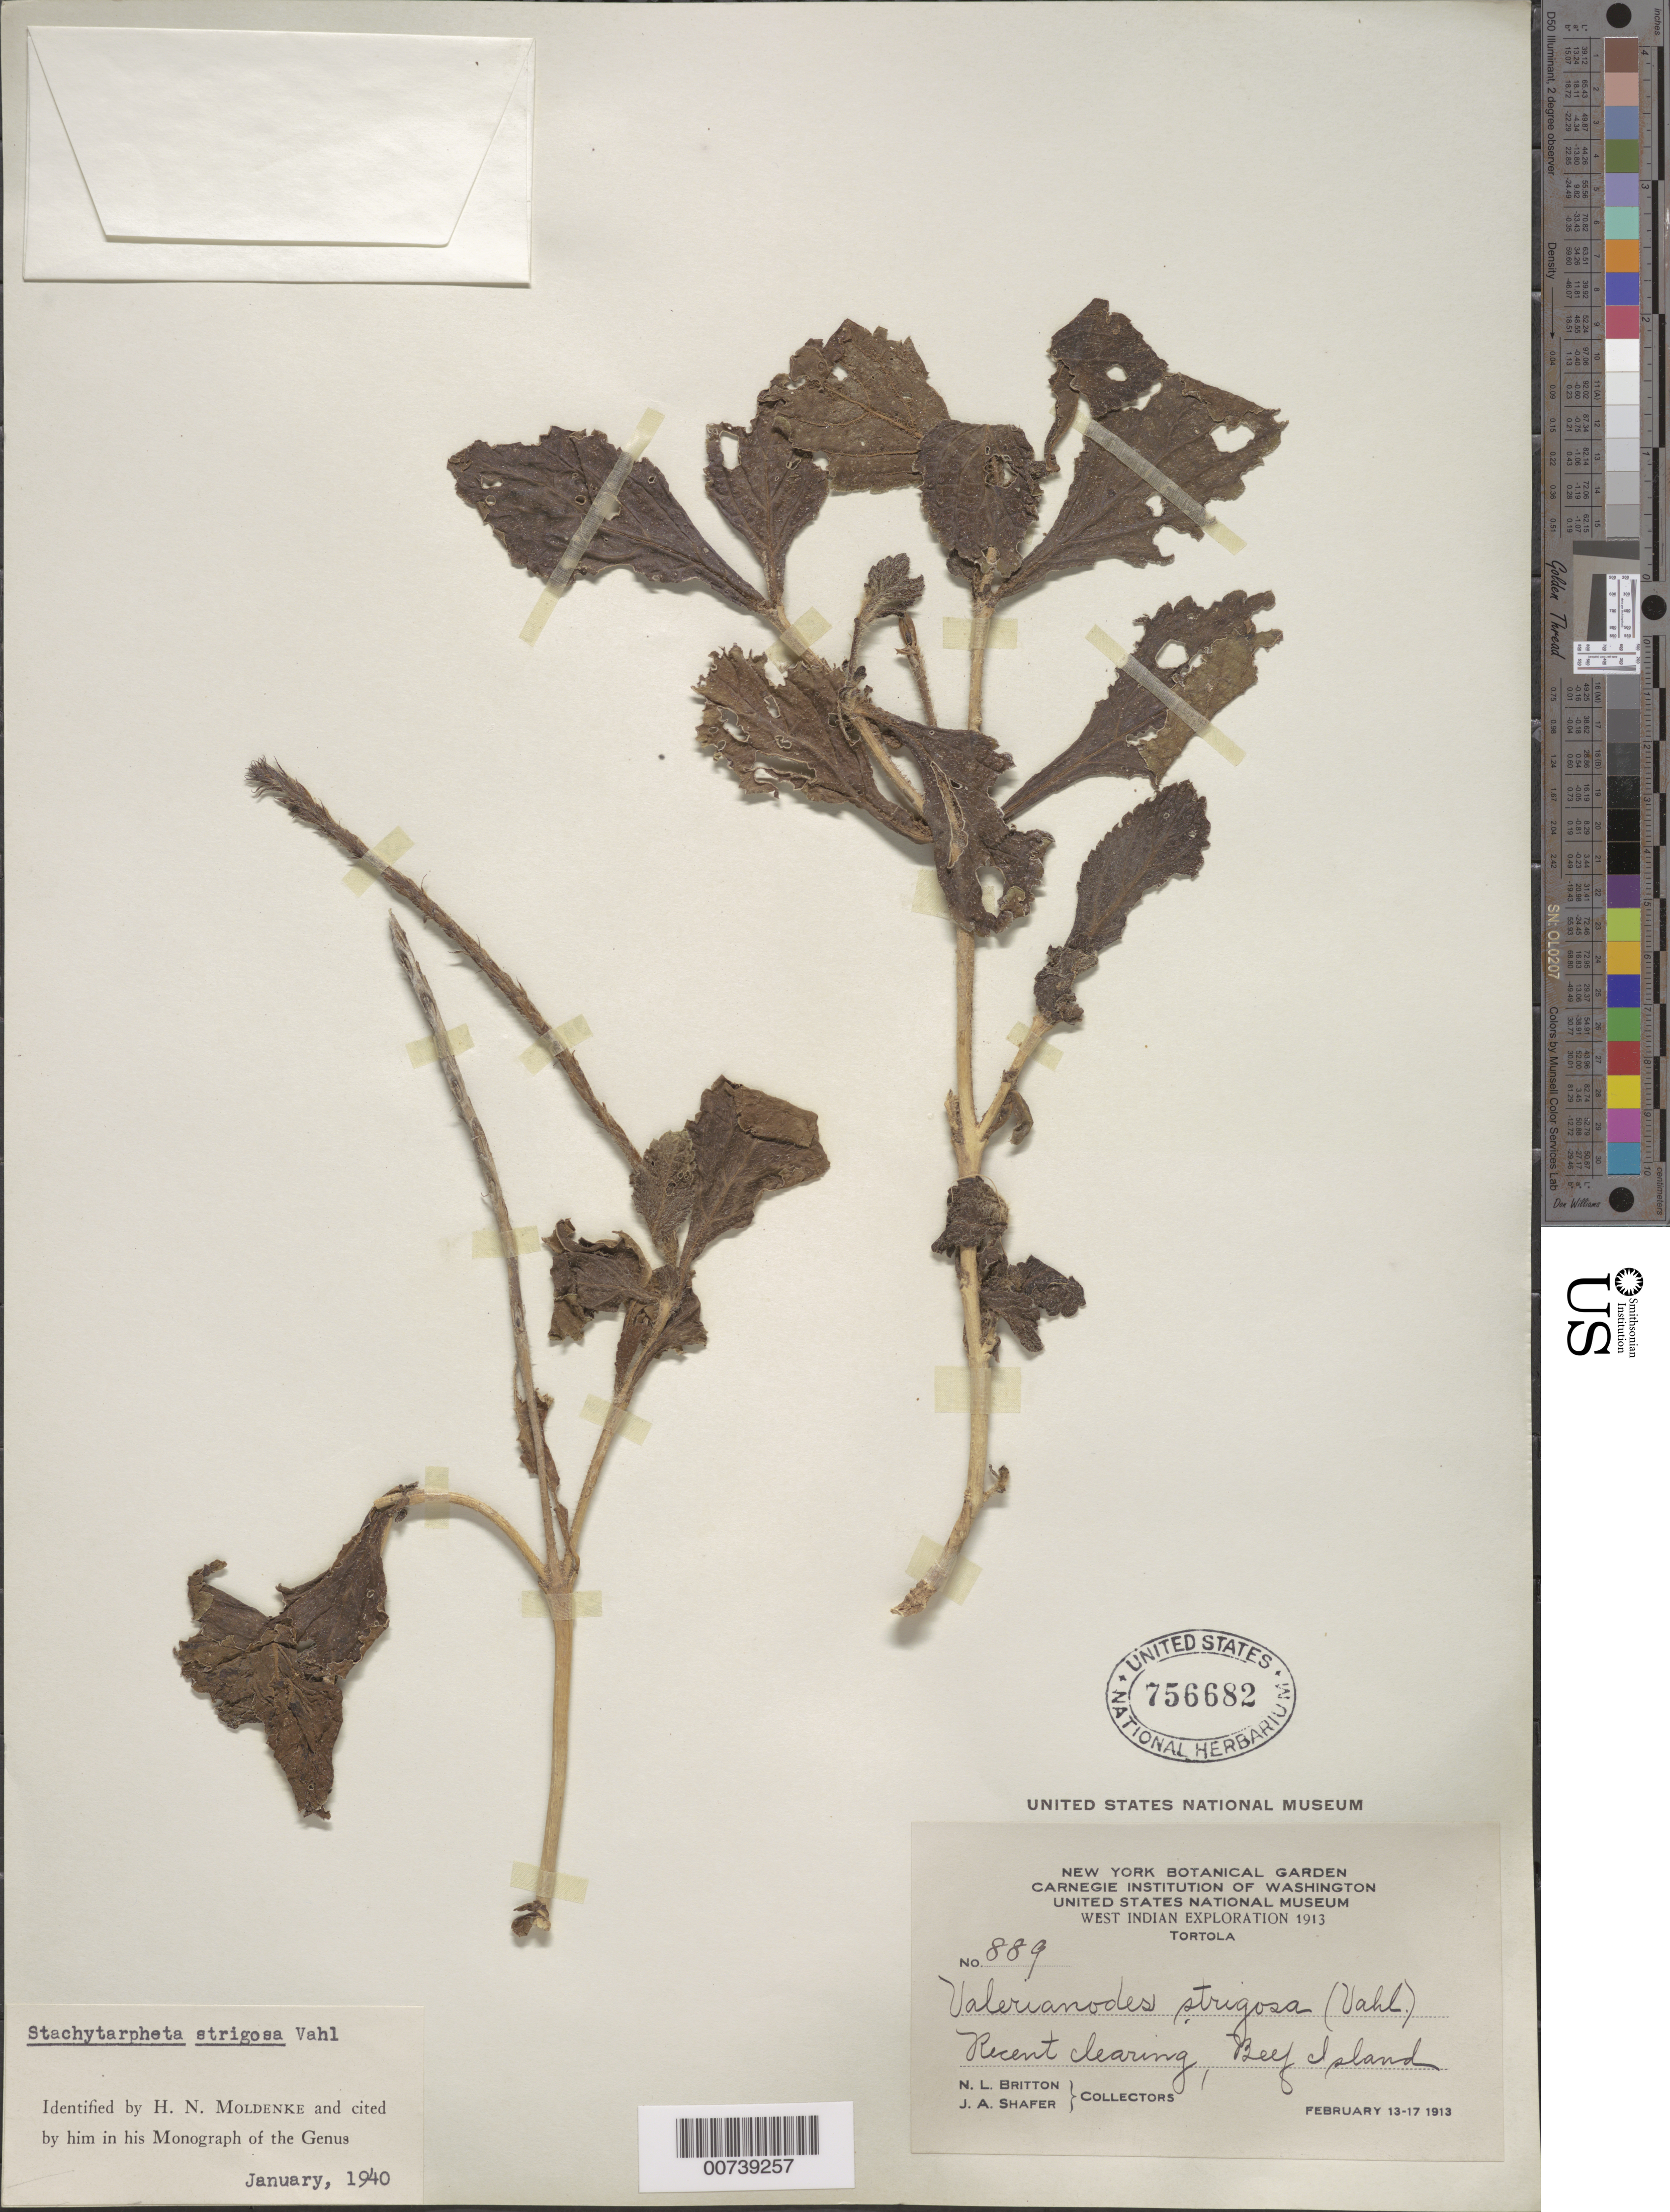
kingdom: Plantae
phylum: Tracheophyta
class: Magnoliopsida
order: Lamiales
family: Verbenaceae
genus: Stachytarpheta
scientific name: Stachytarpheta strigosa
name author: Vahl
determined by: Moldenke, H. N.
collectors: N. Britton & J. A. Shafer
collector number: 889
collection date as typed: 13 Feb 1913 to 17 Feb 1913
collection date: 1913-02-13/1913-02-17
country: British Virgin Islands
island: Tortola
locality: Beef Island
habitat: Recent clearing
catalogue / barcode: US 756682